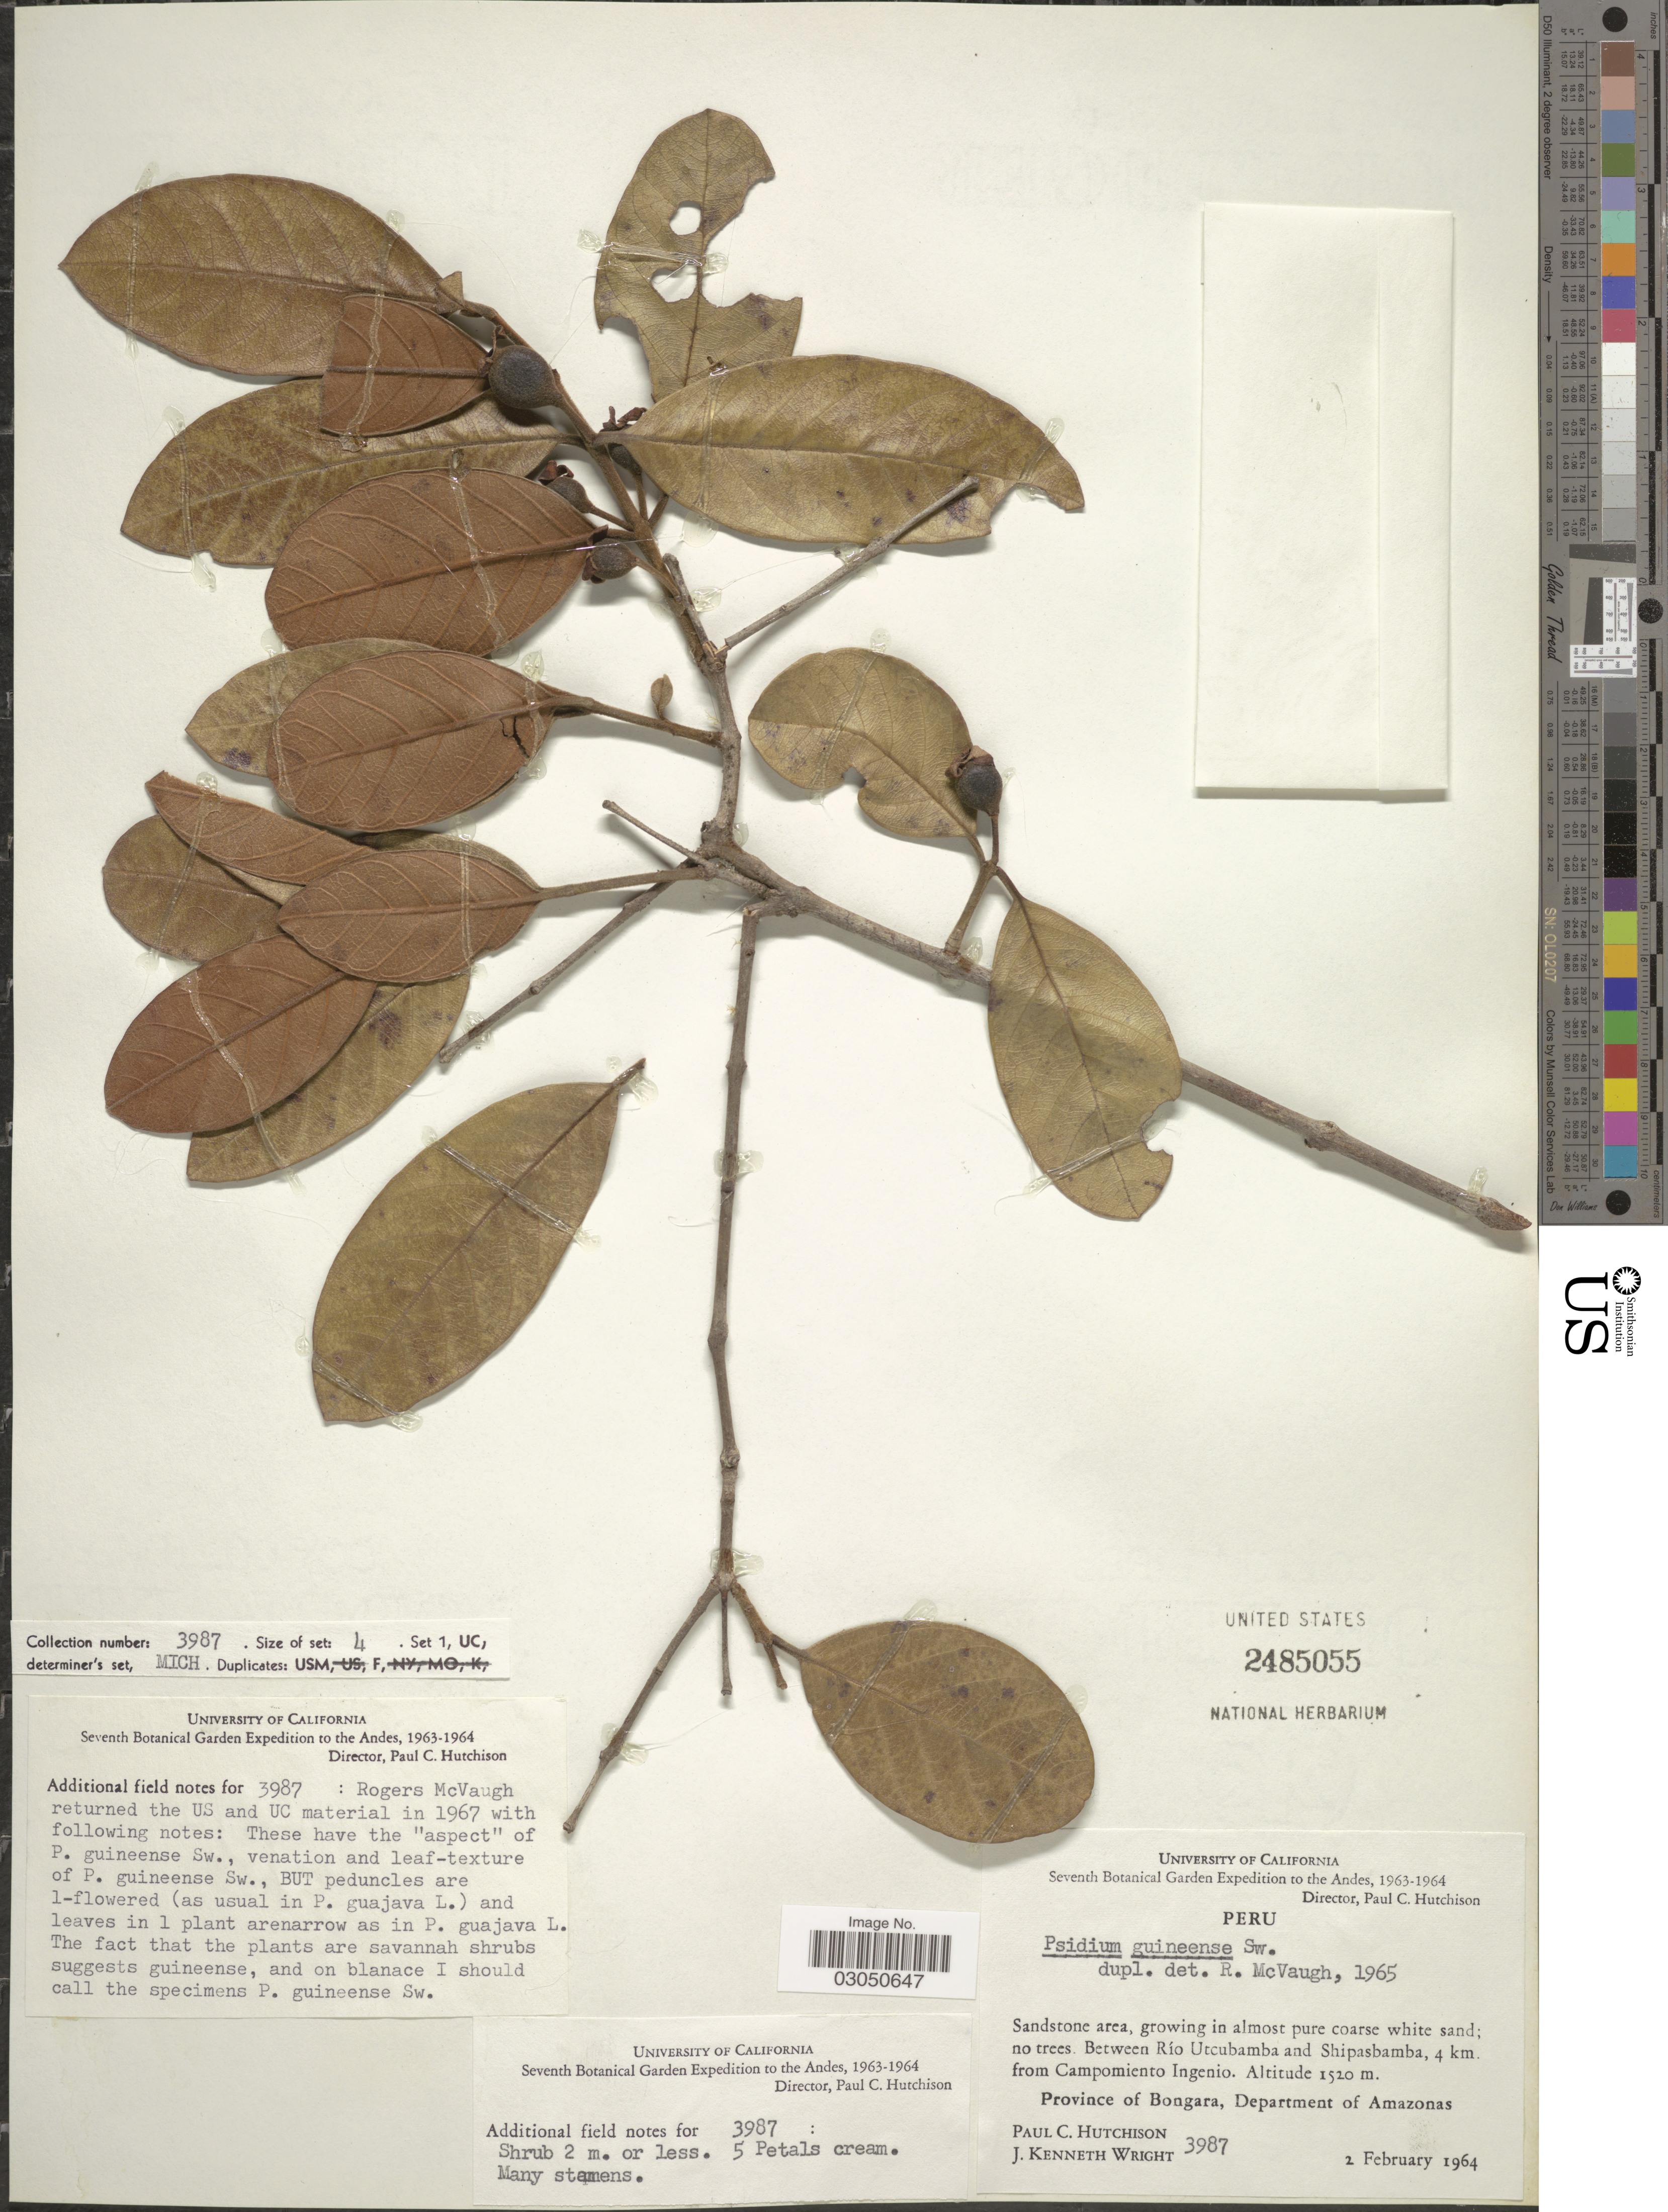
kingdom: Plantae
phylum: Tracheophyta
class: Magnoliopsida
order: Myrtales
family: Myrtaceae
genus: Psidium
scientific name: Psidium guineense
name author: Sw.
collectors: P. C. Hutchison & J. K. Wright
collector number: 3987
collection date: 1964-02-02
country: Peru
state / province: Amazonas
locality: Between Río Utcubamba and Shipasbamba, 4 km from Campomiento Ingenio. Province of Bongara. Department of Amazonas.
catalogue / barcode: US 2485055